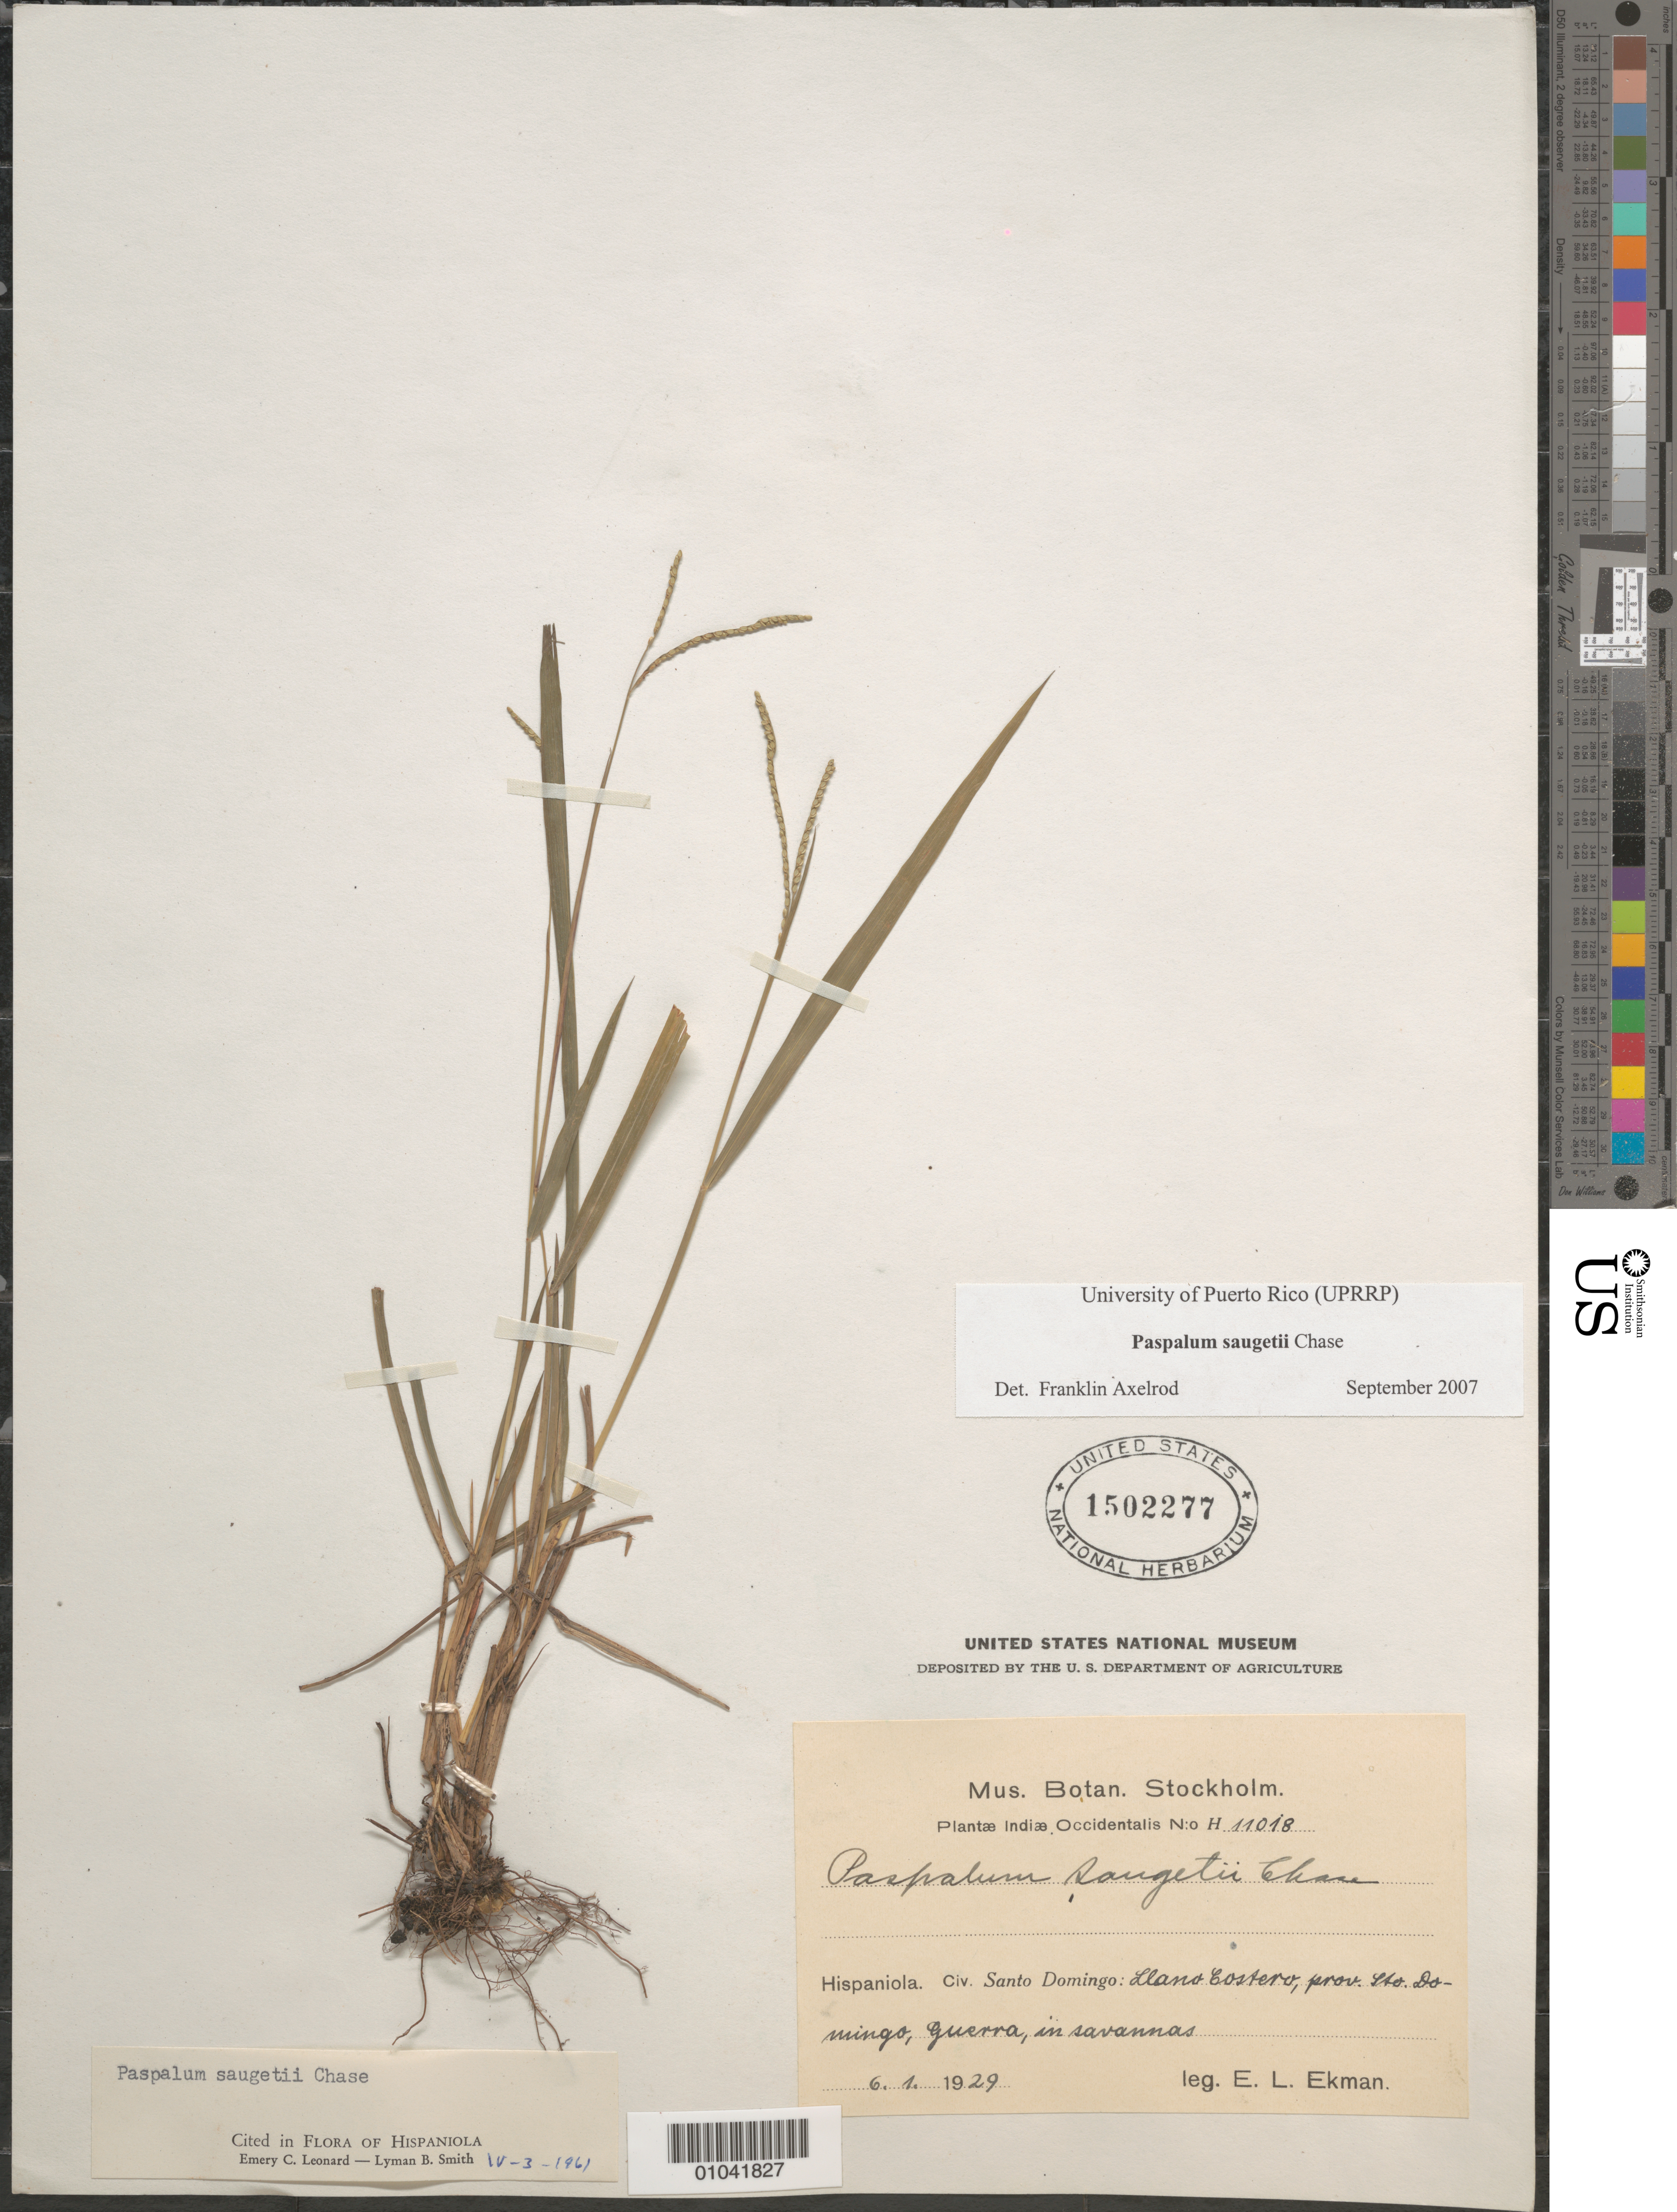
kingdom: Plantae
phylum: Tracheophyta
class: Liliopsida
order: Poales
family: Poaceae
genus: Paspalum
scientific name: Paspalum saugetii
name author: Chase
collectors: E. L. Ekman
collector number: H 11018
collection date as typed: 06 Jan 1929 or 01 Jun 1929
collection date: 1929-01-06 or 1929-06-01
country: Dominican Republic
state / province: Distrito Nacional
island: Hispaniola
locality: Llano Costero, Guerra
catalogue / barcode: US 1502277